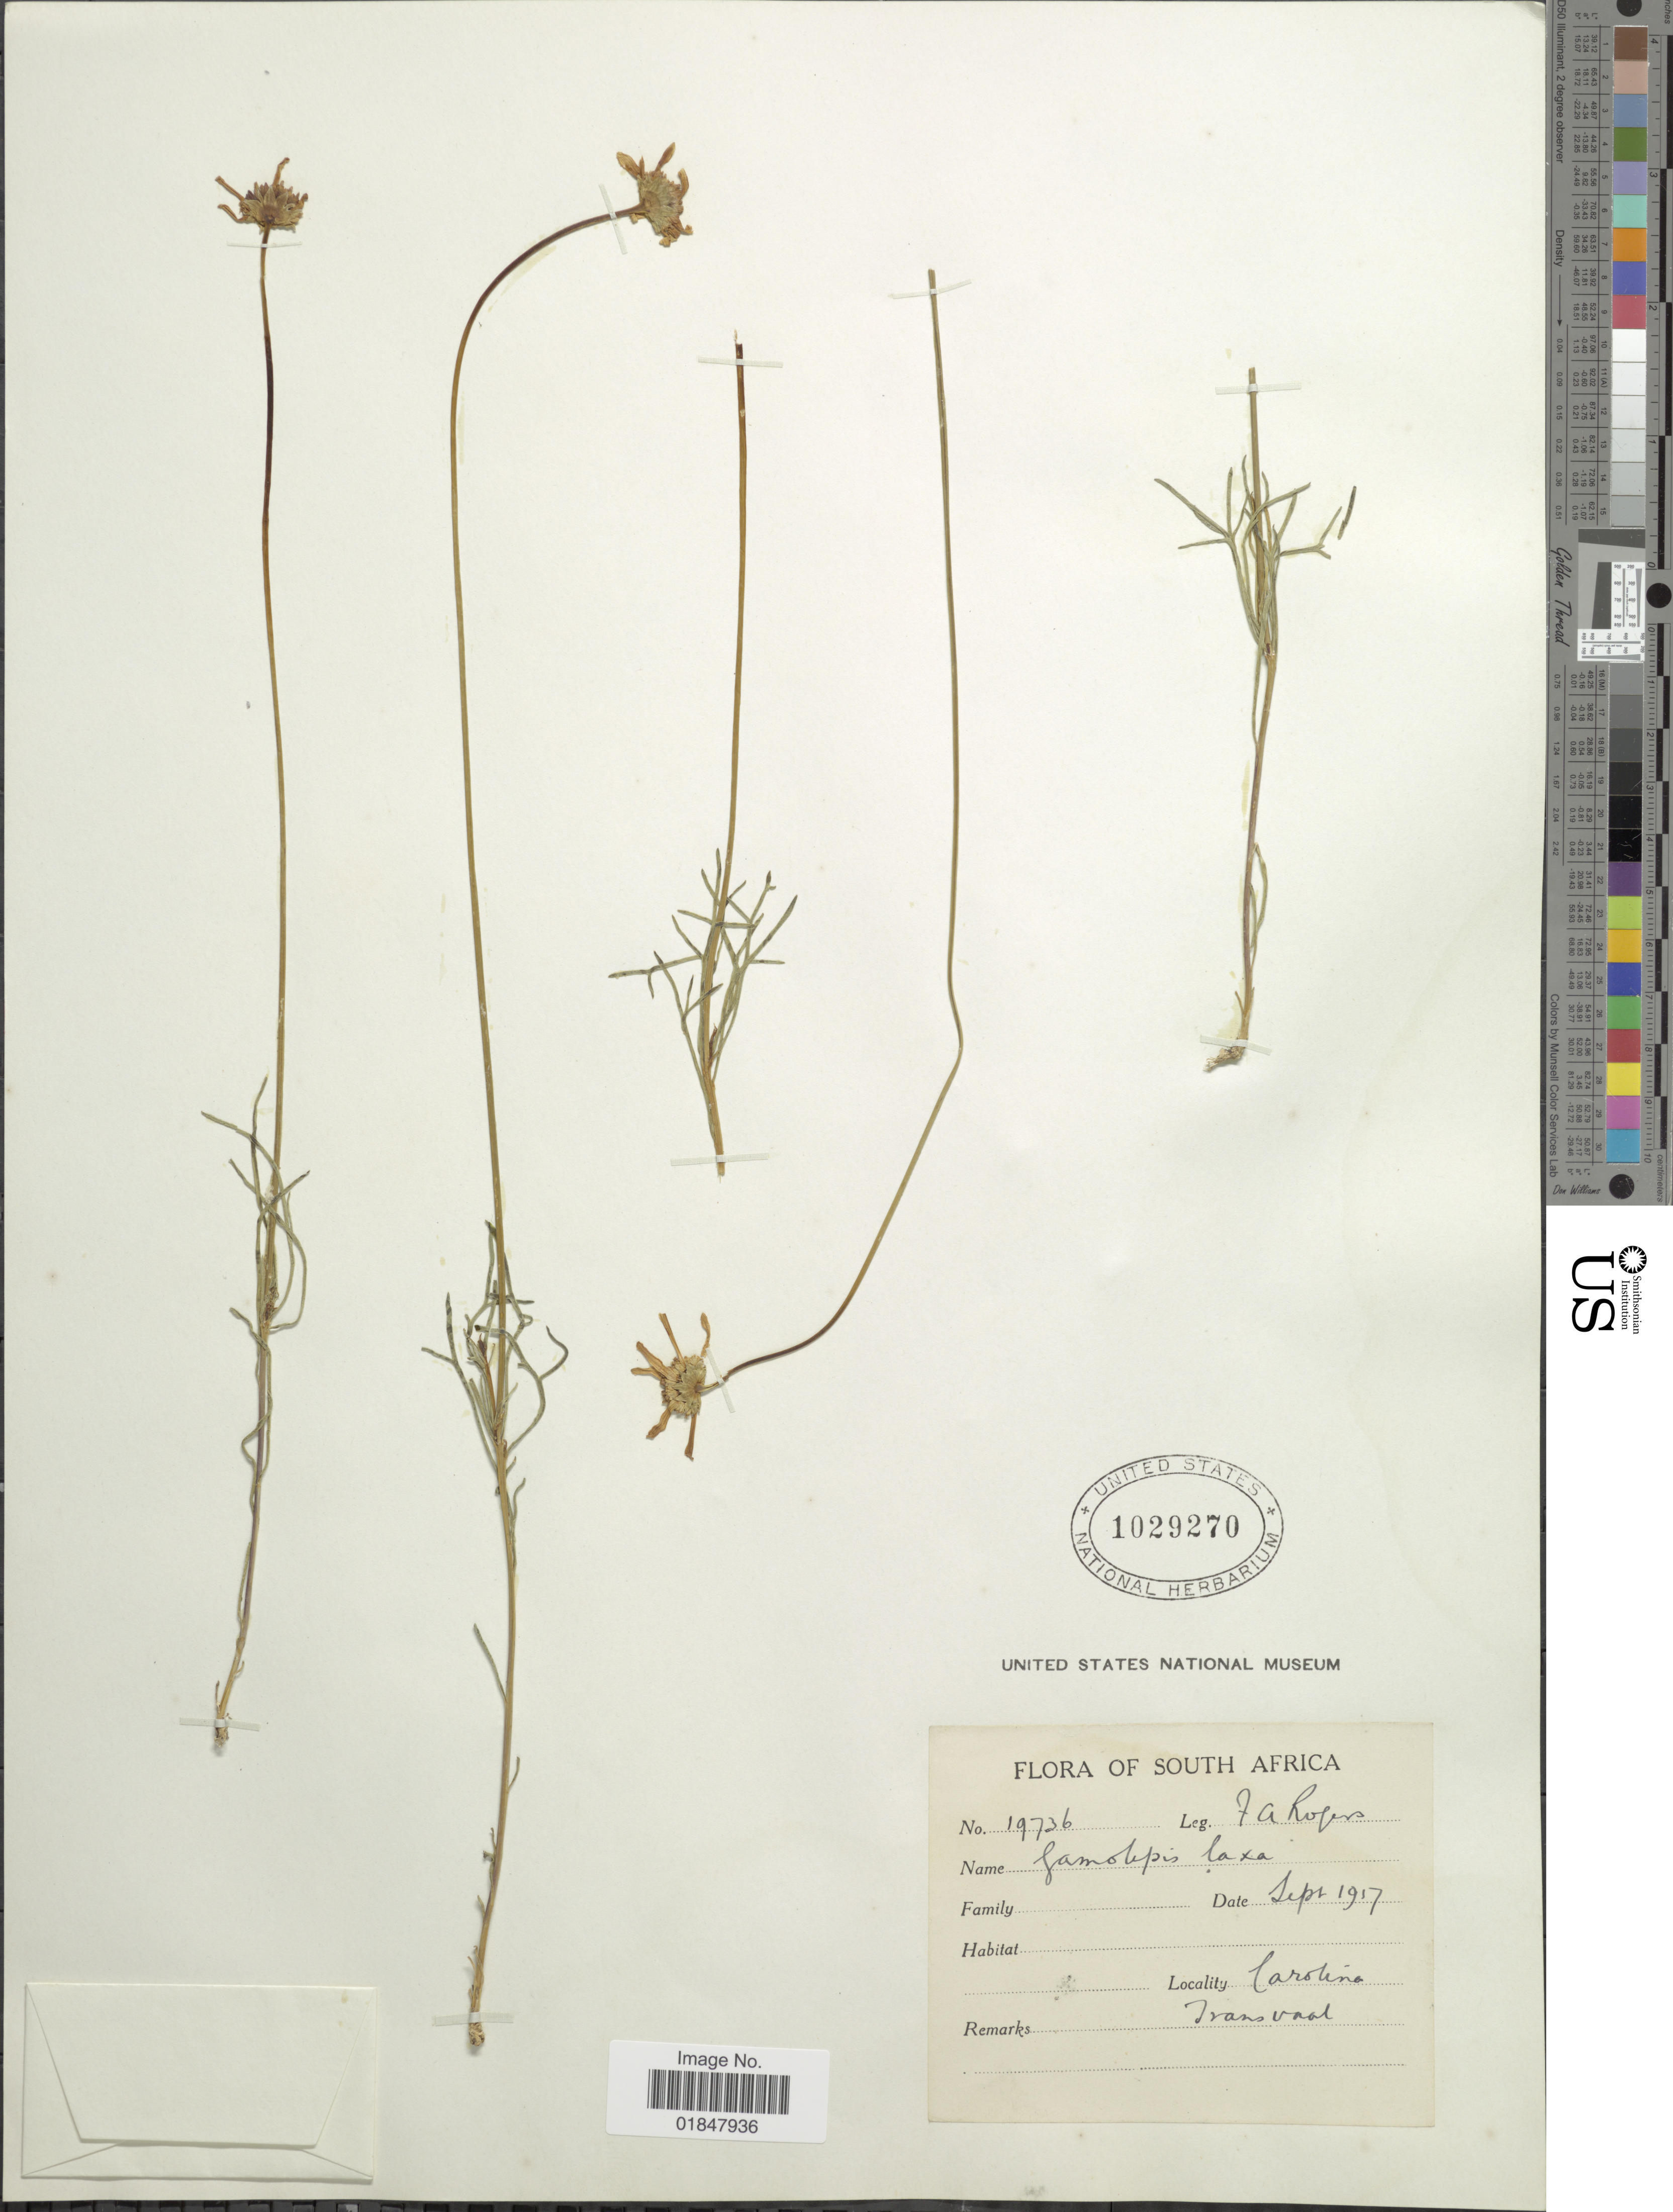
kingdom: Plantae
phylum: Tracheophyta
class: Magnoliopsida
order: Asterales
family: Asteraceae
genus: Euryops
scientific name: Euryops laxus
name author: (Harv.) Burtt Davy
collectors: F. A. Rogers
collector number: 19736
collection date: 1917-09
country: South Africa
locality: Carolina, Transvaal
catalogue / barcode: US 1029270